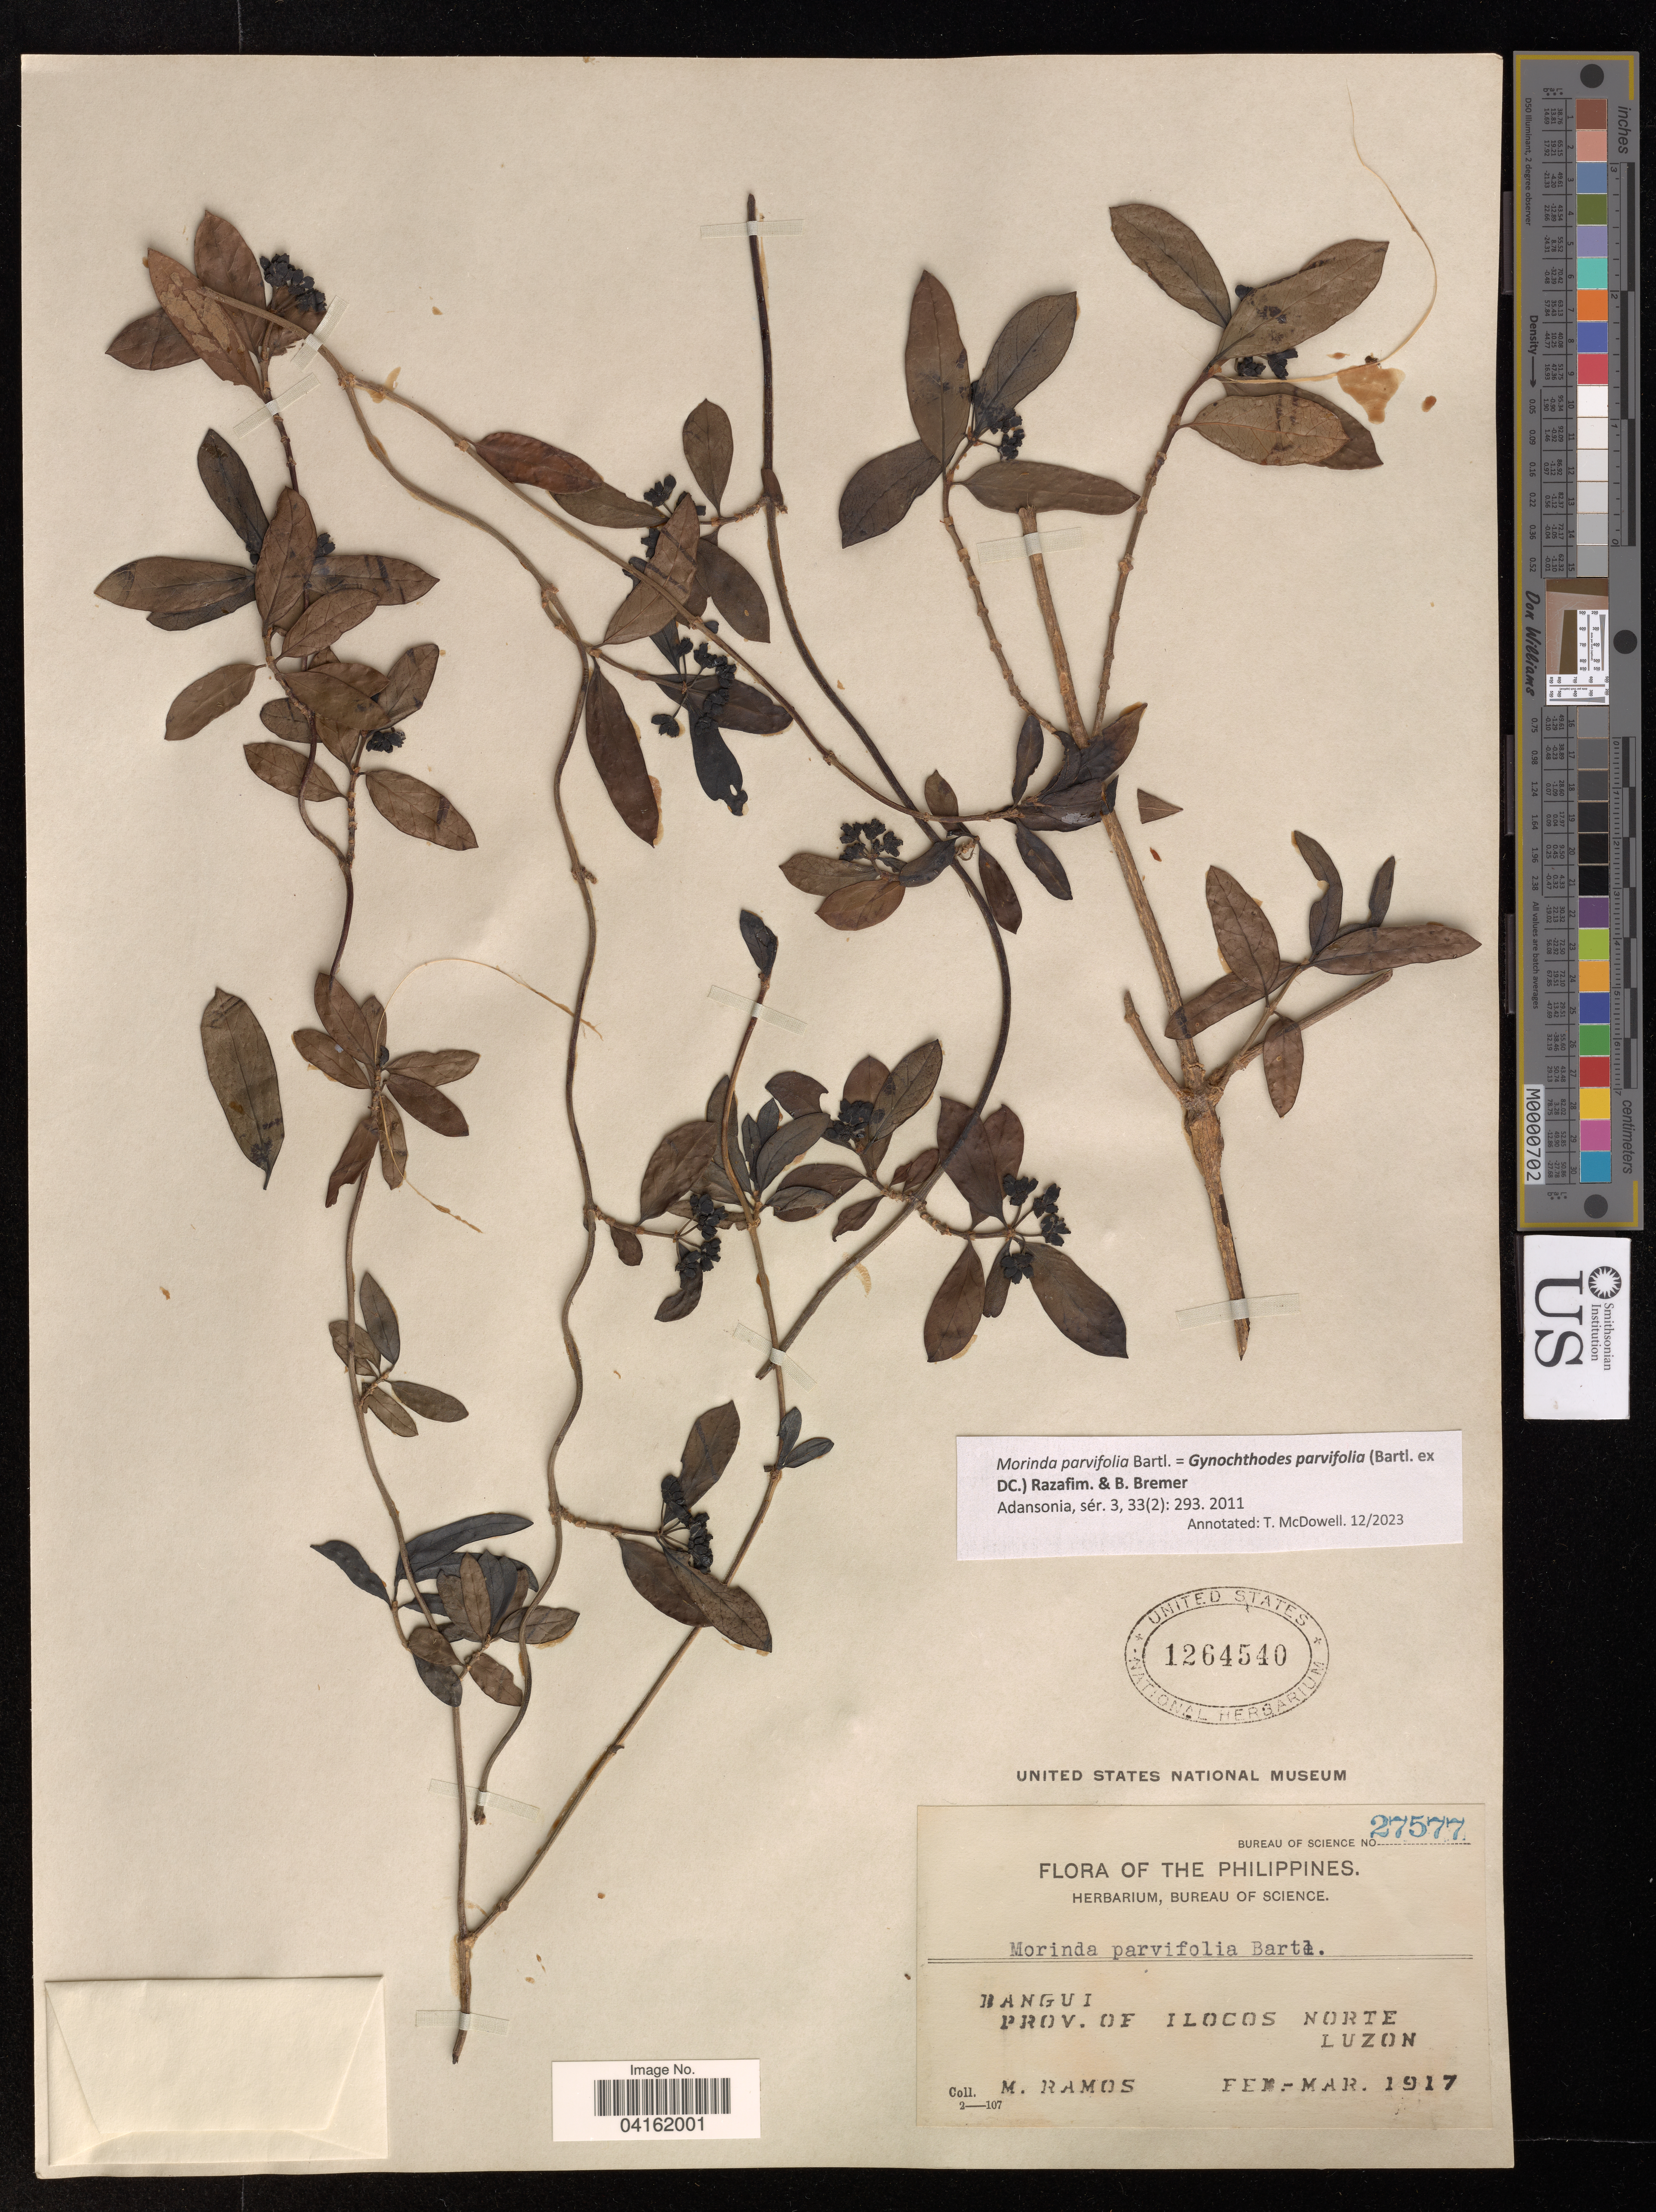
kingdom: Plantae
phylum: Tracheophyta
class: Magnoliopsida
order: Gentianales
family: Rubiaceae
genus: Gynochthodes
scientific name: Gynochthodes parvifolia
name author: (Bartl. ex DC.) Razafim. & B. Bremer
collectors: M. Ramos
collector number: Bureau of Science 27577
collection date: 1917-02/1917-03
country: Philippines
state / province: Ilocos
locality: Bangui. Prov. of Ilocos Norte. Luzon.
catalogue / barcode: US 1264540